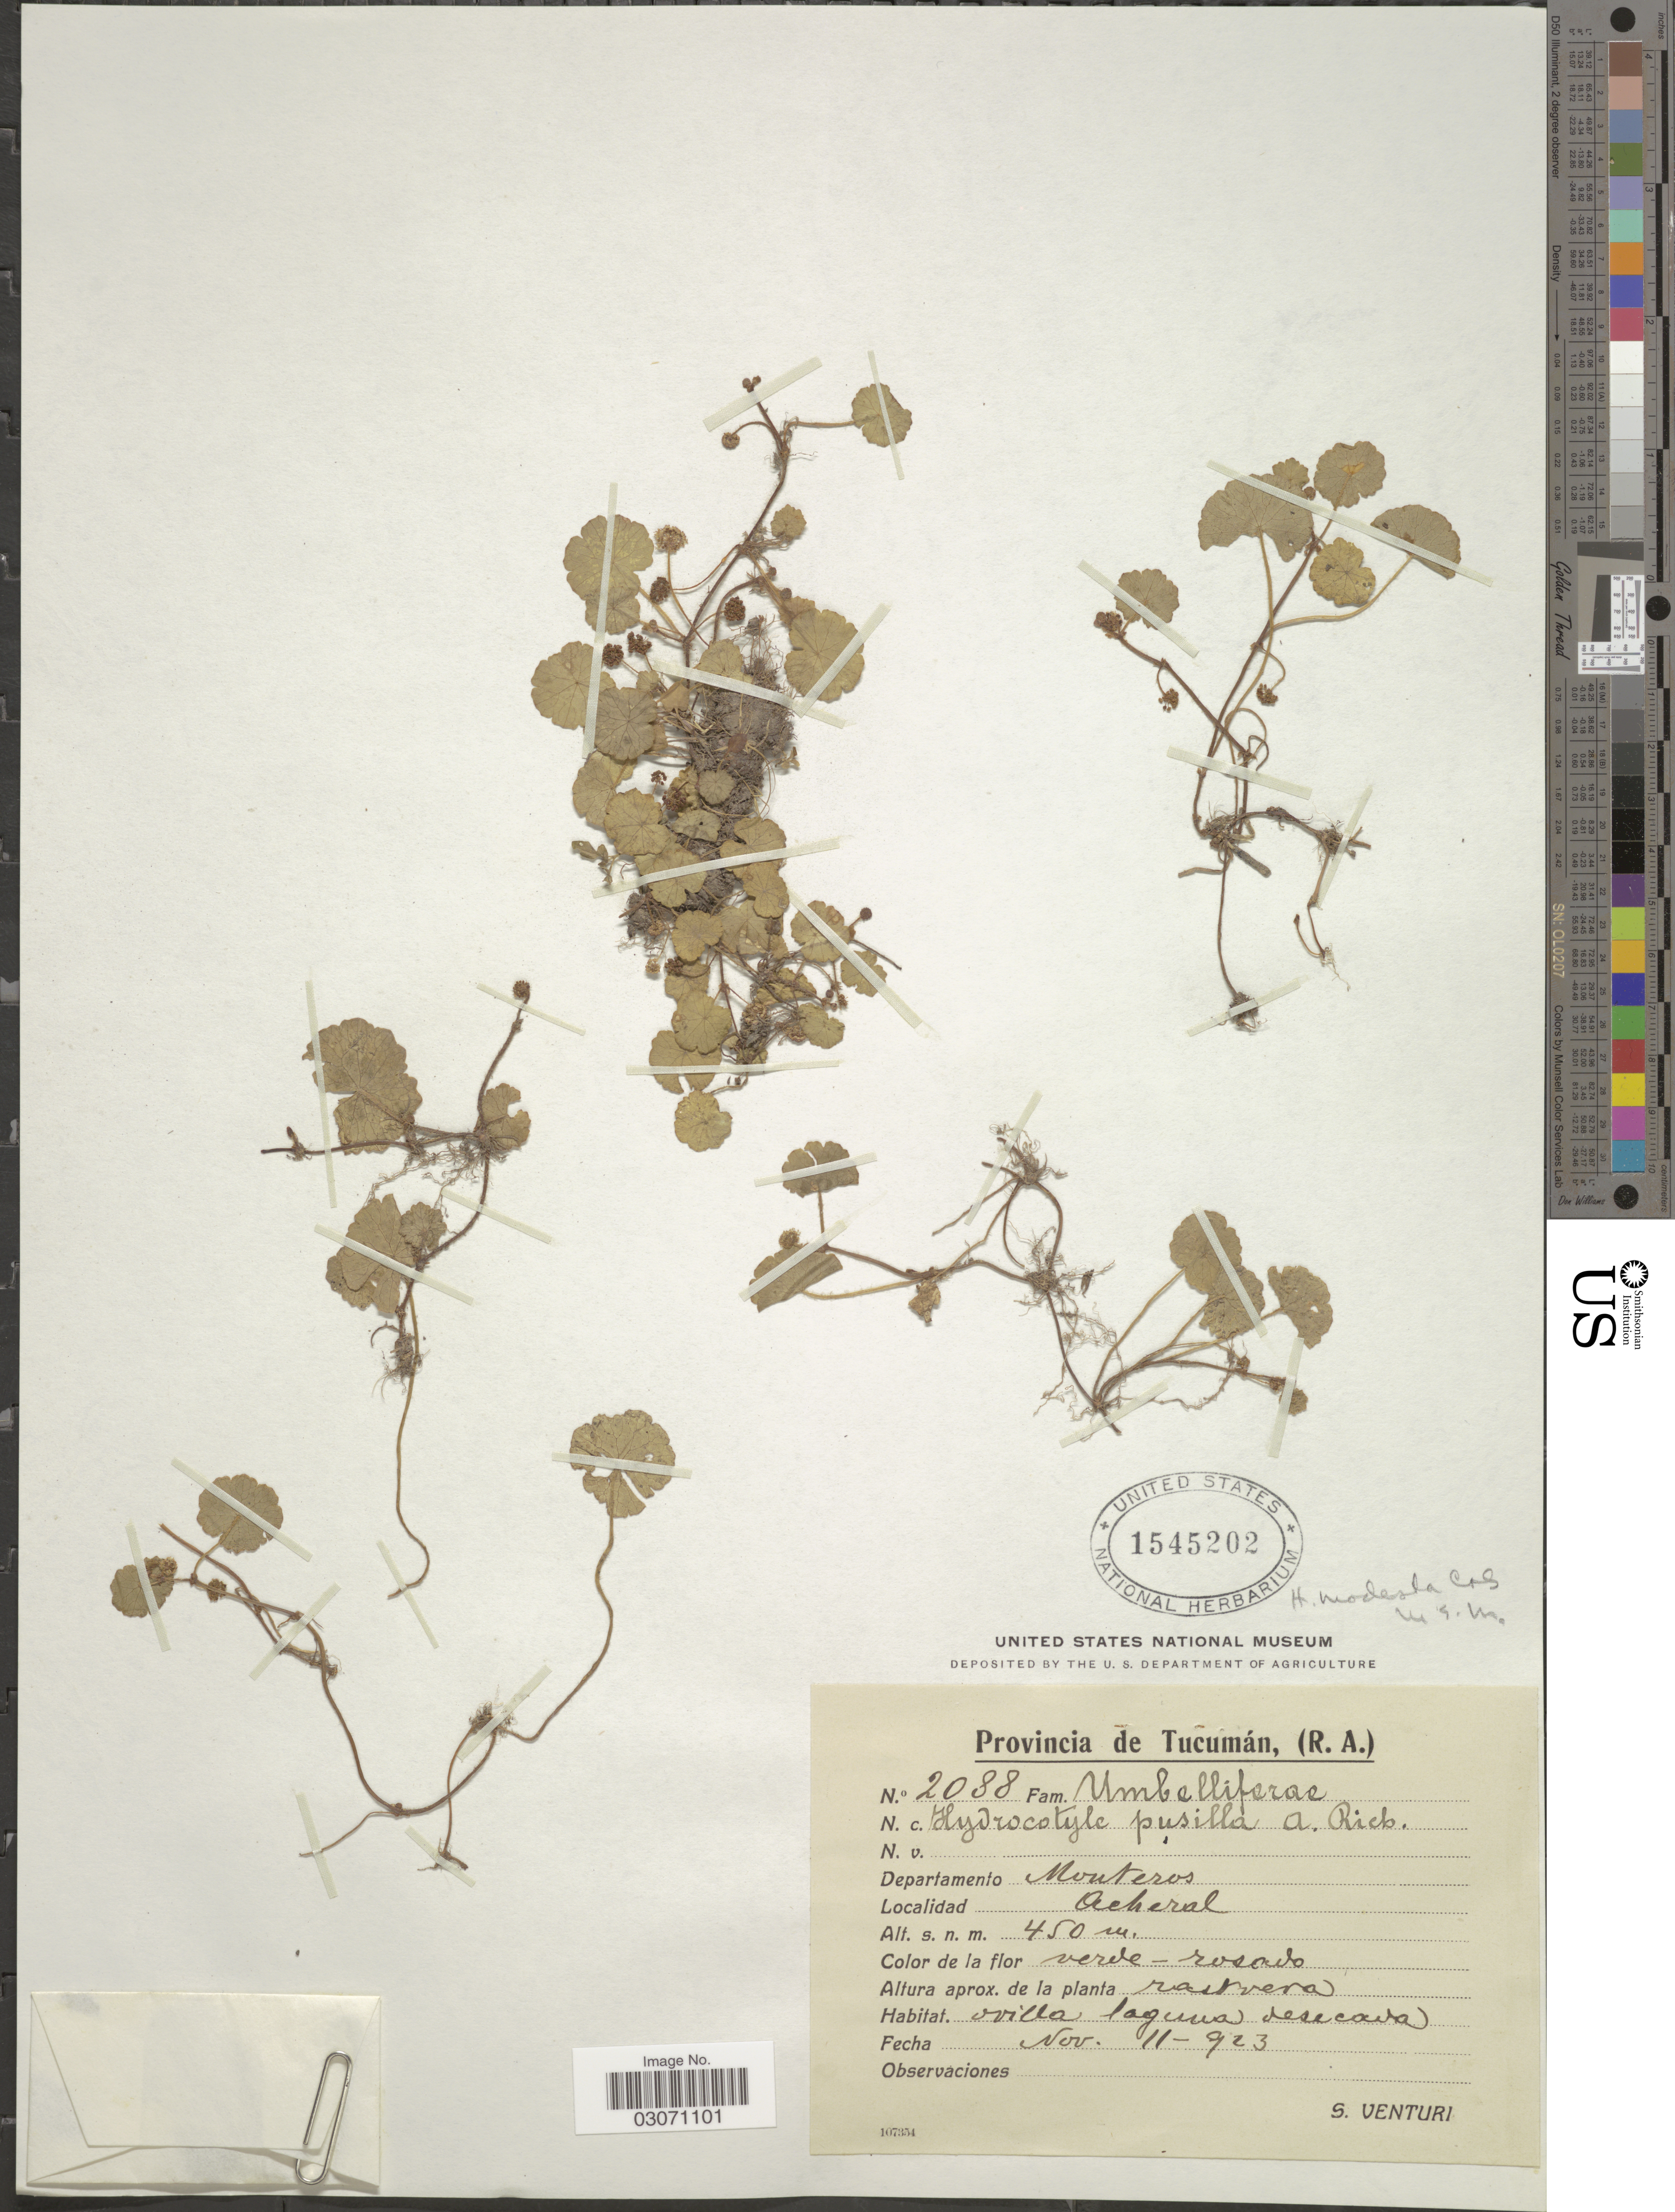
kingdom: Plantae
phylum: Tracheophyta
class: Magnoliopsida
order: Apiales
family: Araliaceae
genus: Hydrocotyle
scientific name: Hydrocotyle modesta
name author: Cham. & Schltdl.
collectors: S. Venturi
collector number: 2088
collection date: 1923-11-11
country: Argentina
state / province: Tucuman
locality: Provincia de Tucumán, (R.A.) Departamento Monteros, Acheral.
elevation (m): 450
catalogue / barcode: US 1545202